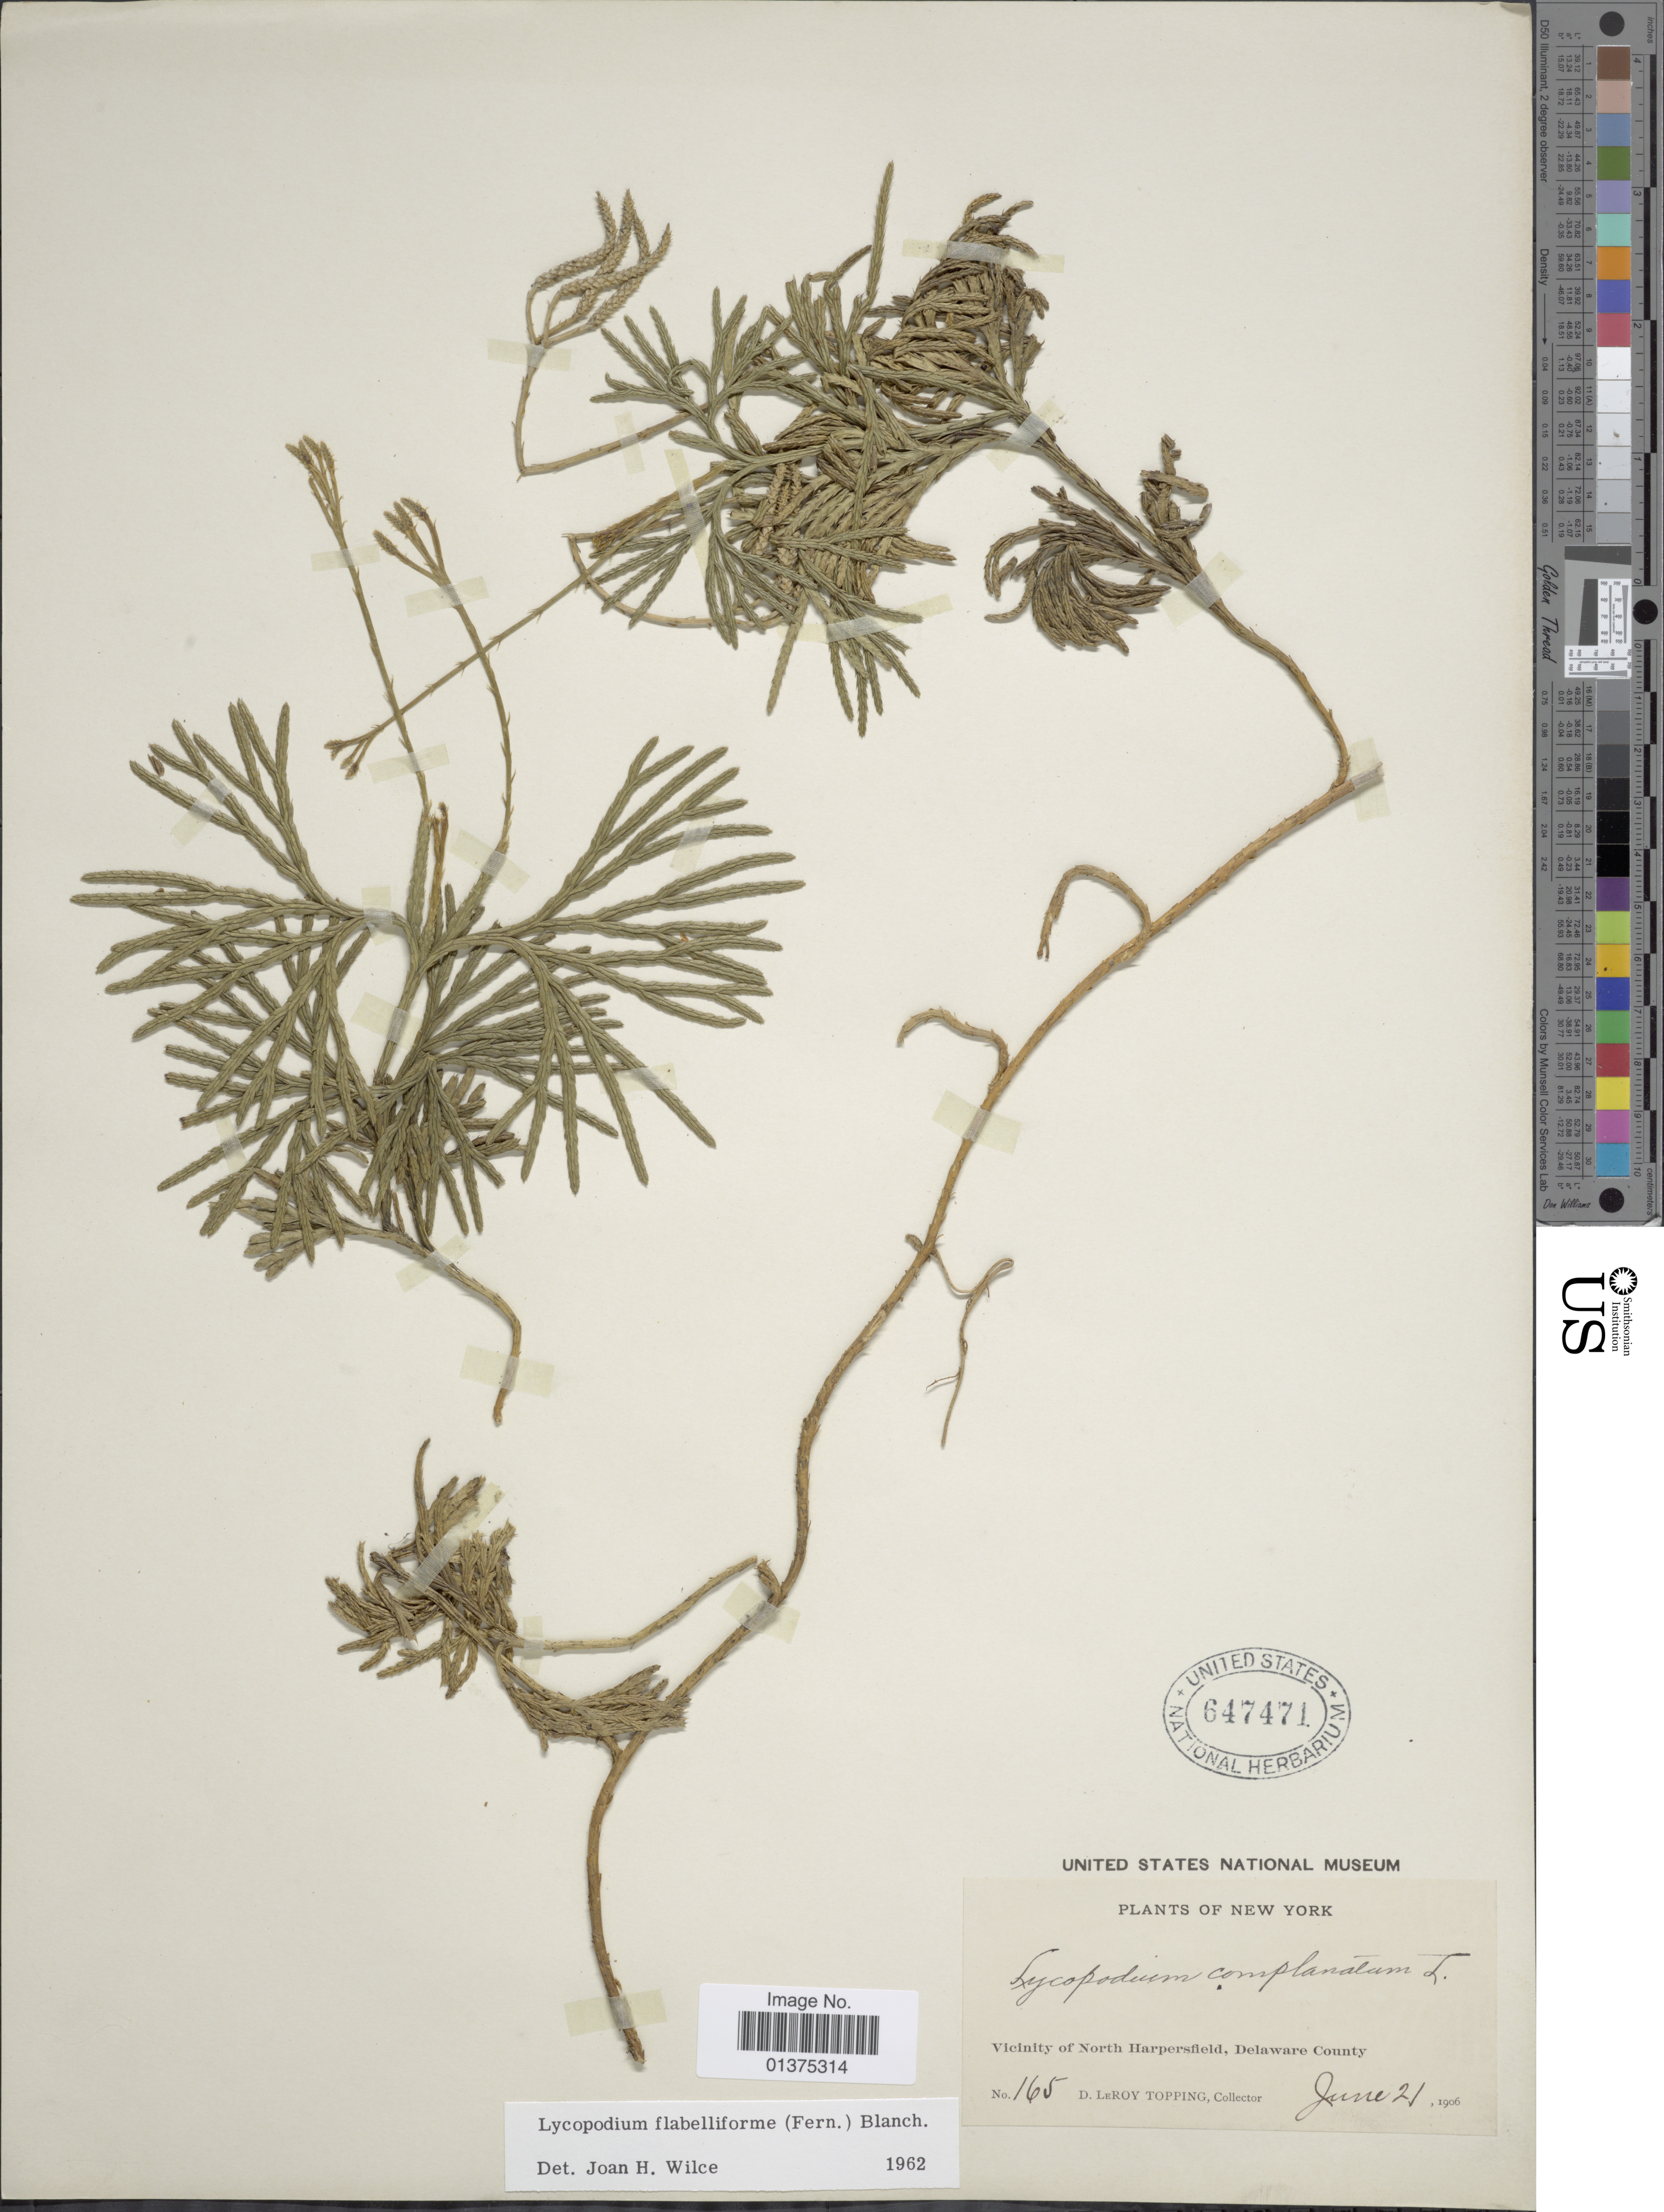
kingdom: Plantae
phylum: Tracheophyta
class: Lycopodiopsida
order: Lycopodiales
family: Lycopodiaceae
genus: Diphasiastrum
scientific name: Diphasiastrum digitatum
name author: (Dill. ex A. Braun) Holub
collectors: D. L. Topping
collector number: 165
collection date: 1906-06-21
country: United States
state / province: New York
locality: Vicinity of North Harpersfield, Delaware County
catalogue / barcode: US 647471